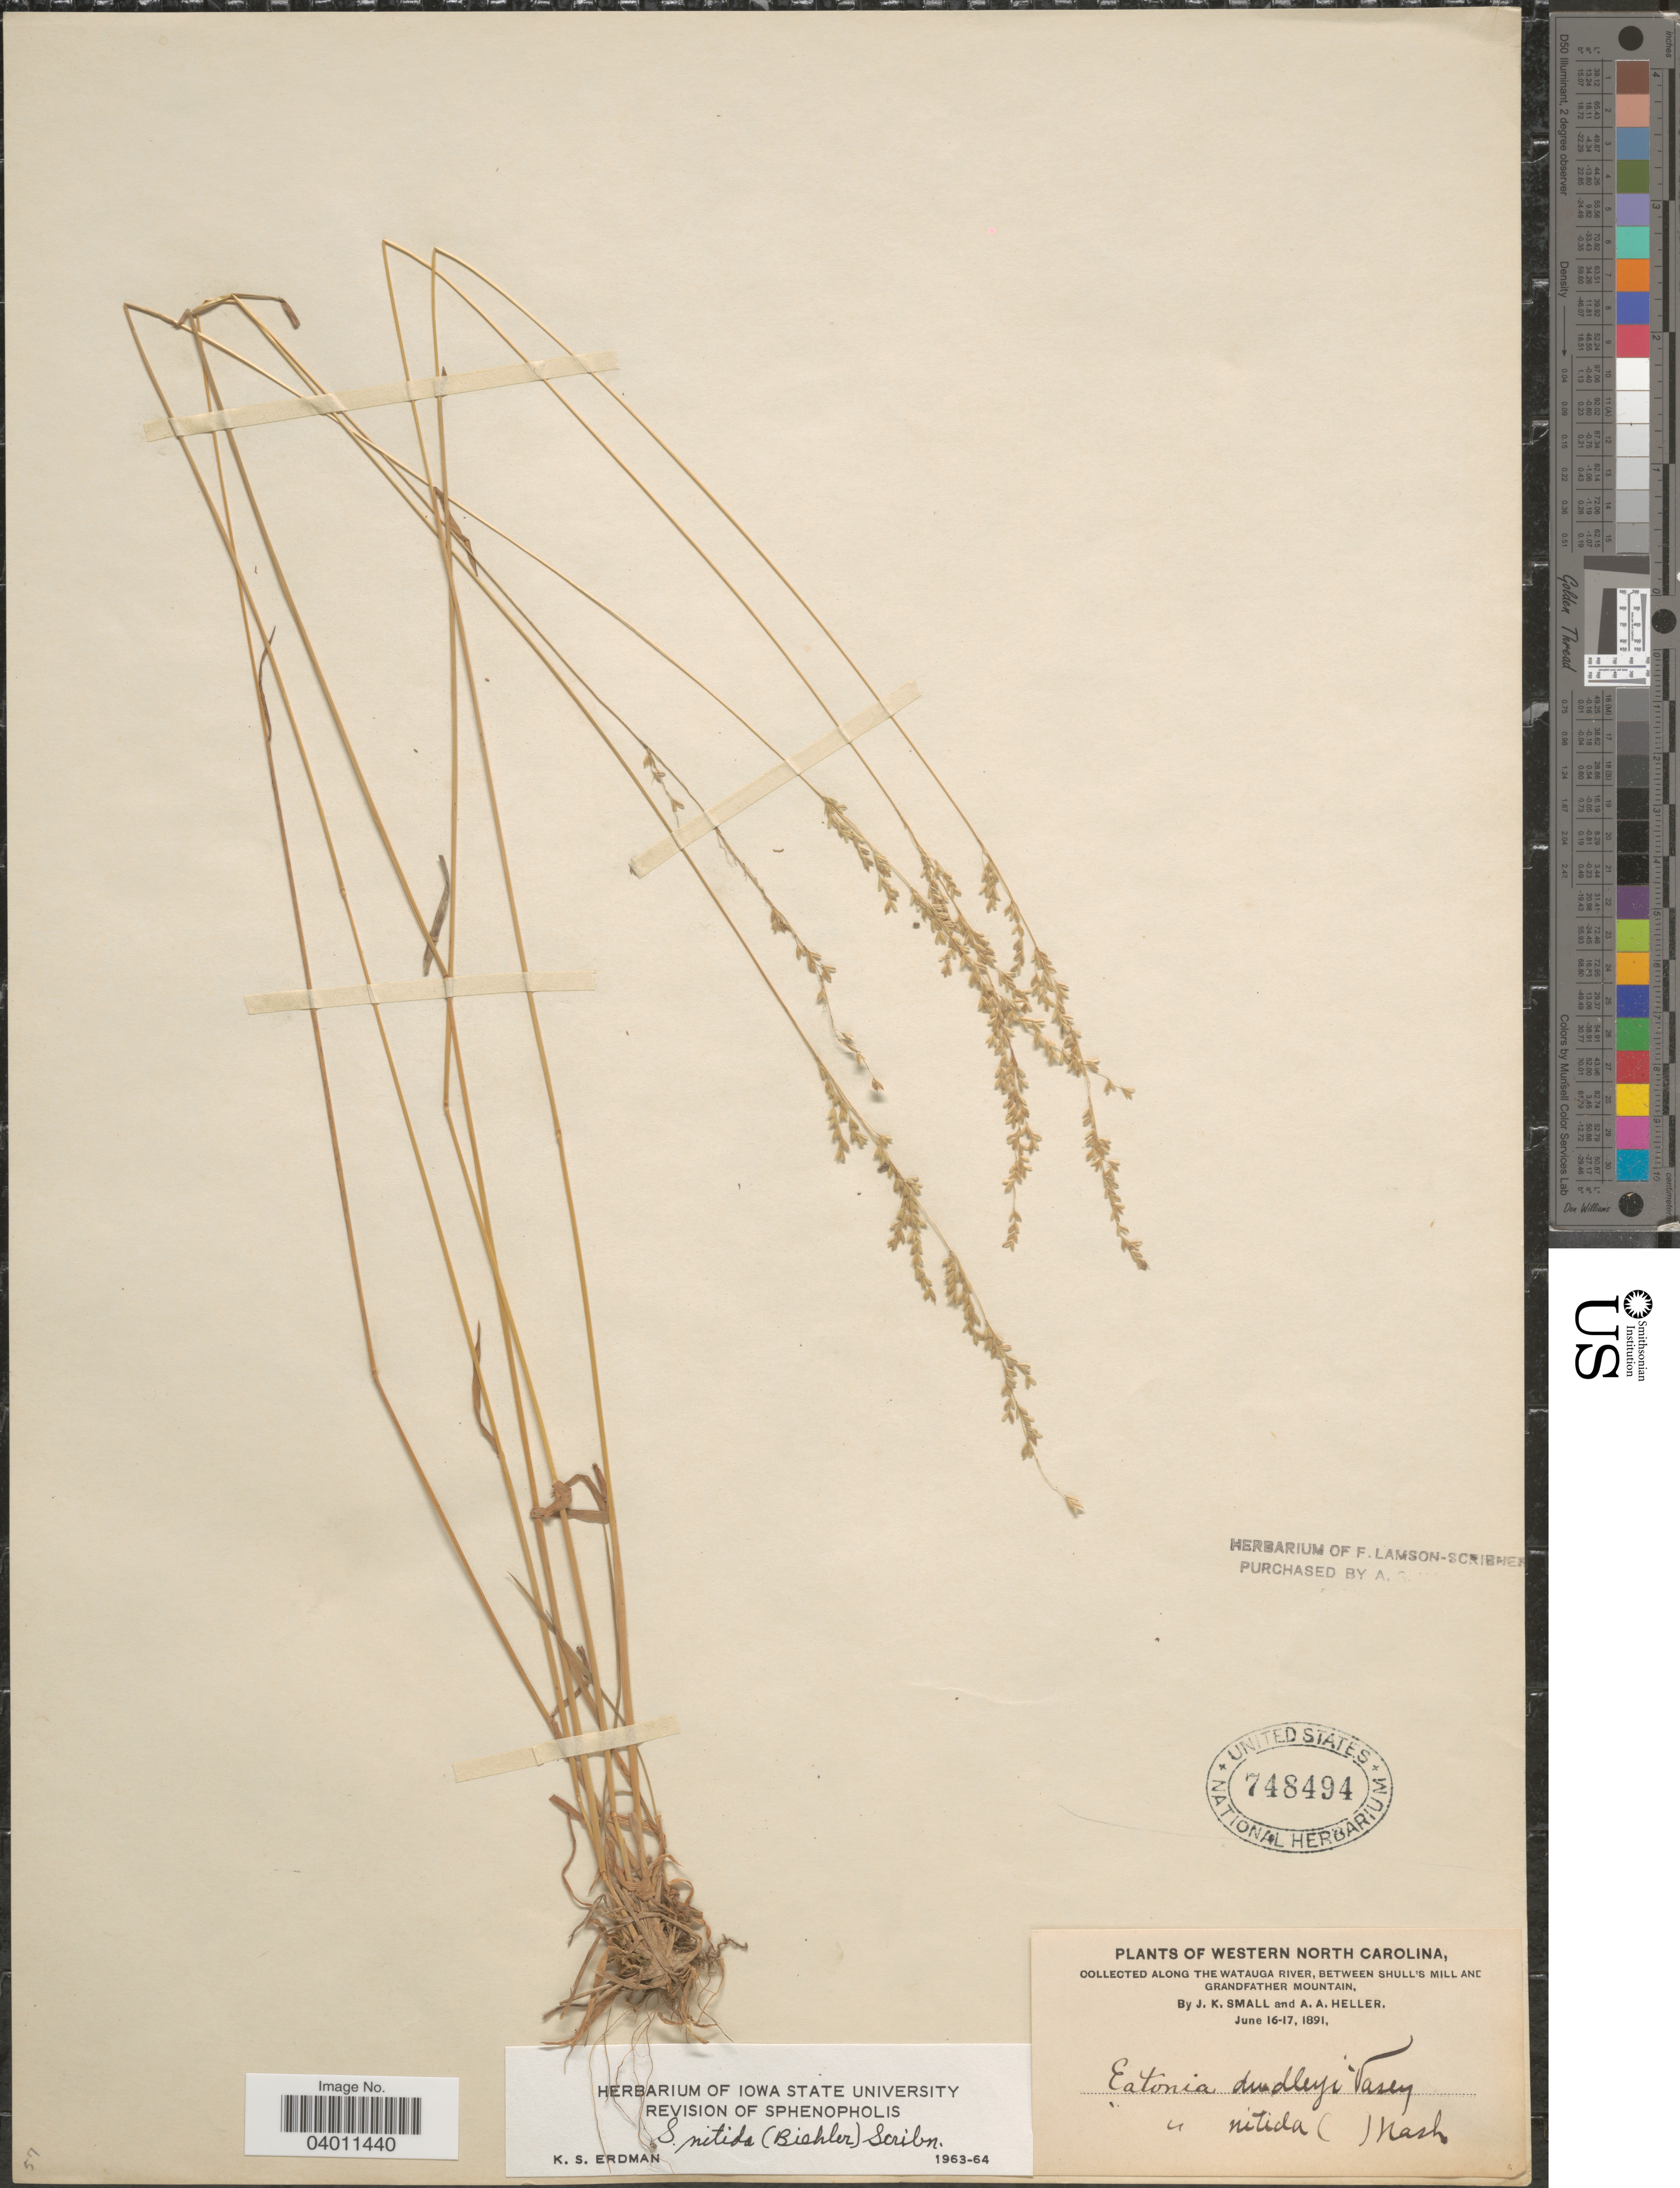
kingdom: Plantae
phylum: Tracheophyta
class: Liliopsida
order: Poales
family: Poaceae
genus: Sphenopholis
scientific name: Sphenopholis nitida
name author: (Biehler) Scribn.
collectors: J. K. Small & A. A. Heller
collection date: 1891-06-16/1891-06-17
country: United States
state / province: North Carolina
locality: Western North Carolina, Along the Watauga River, between Shull's Mill and Grandfather Mountain.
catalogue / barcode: US 748494